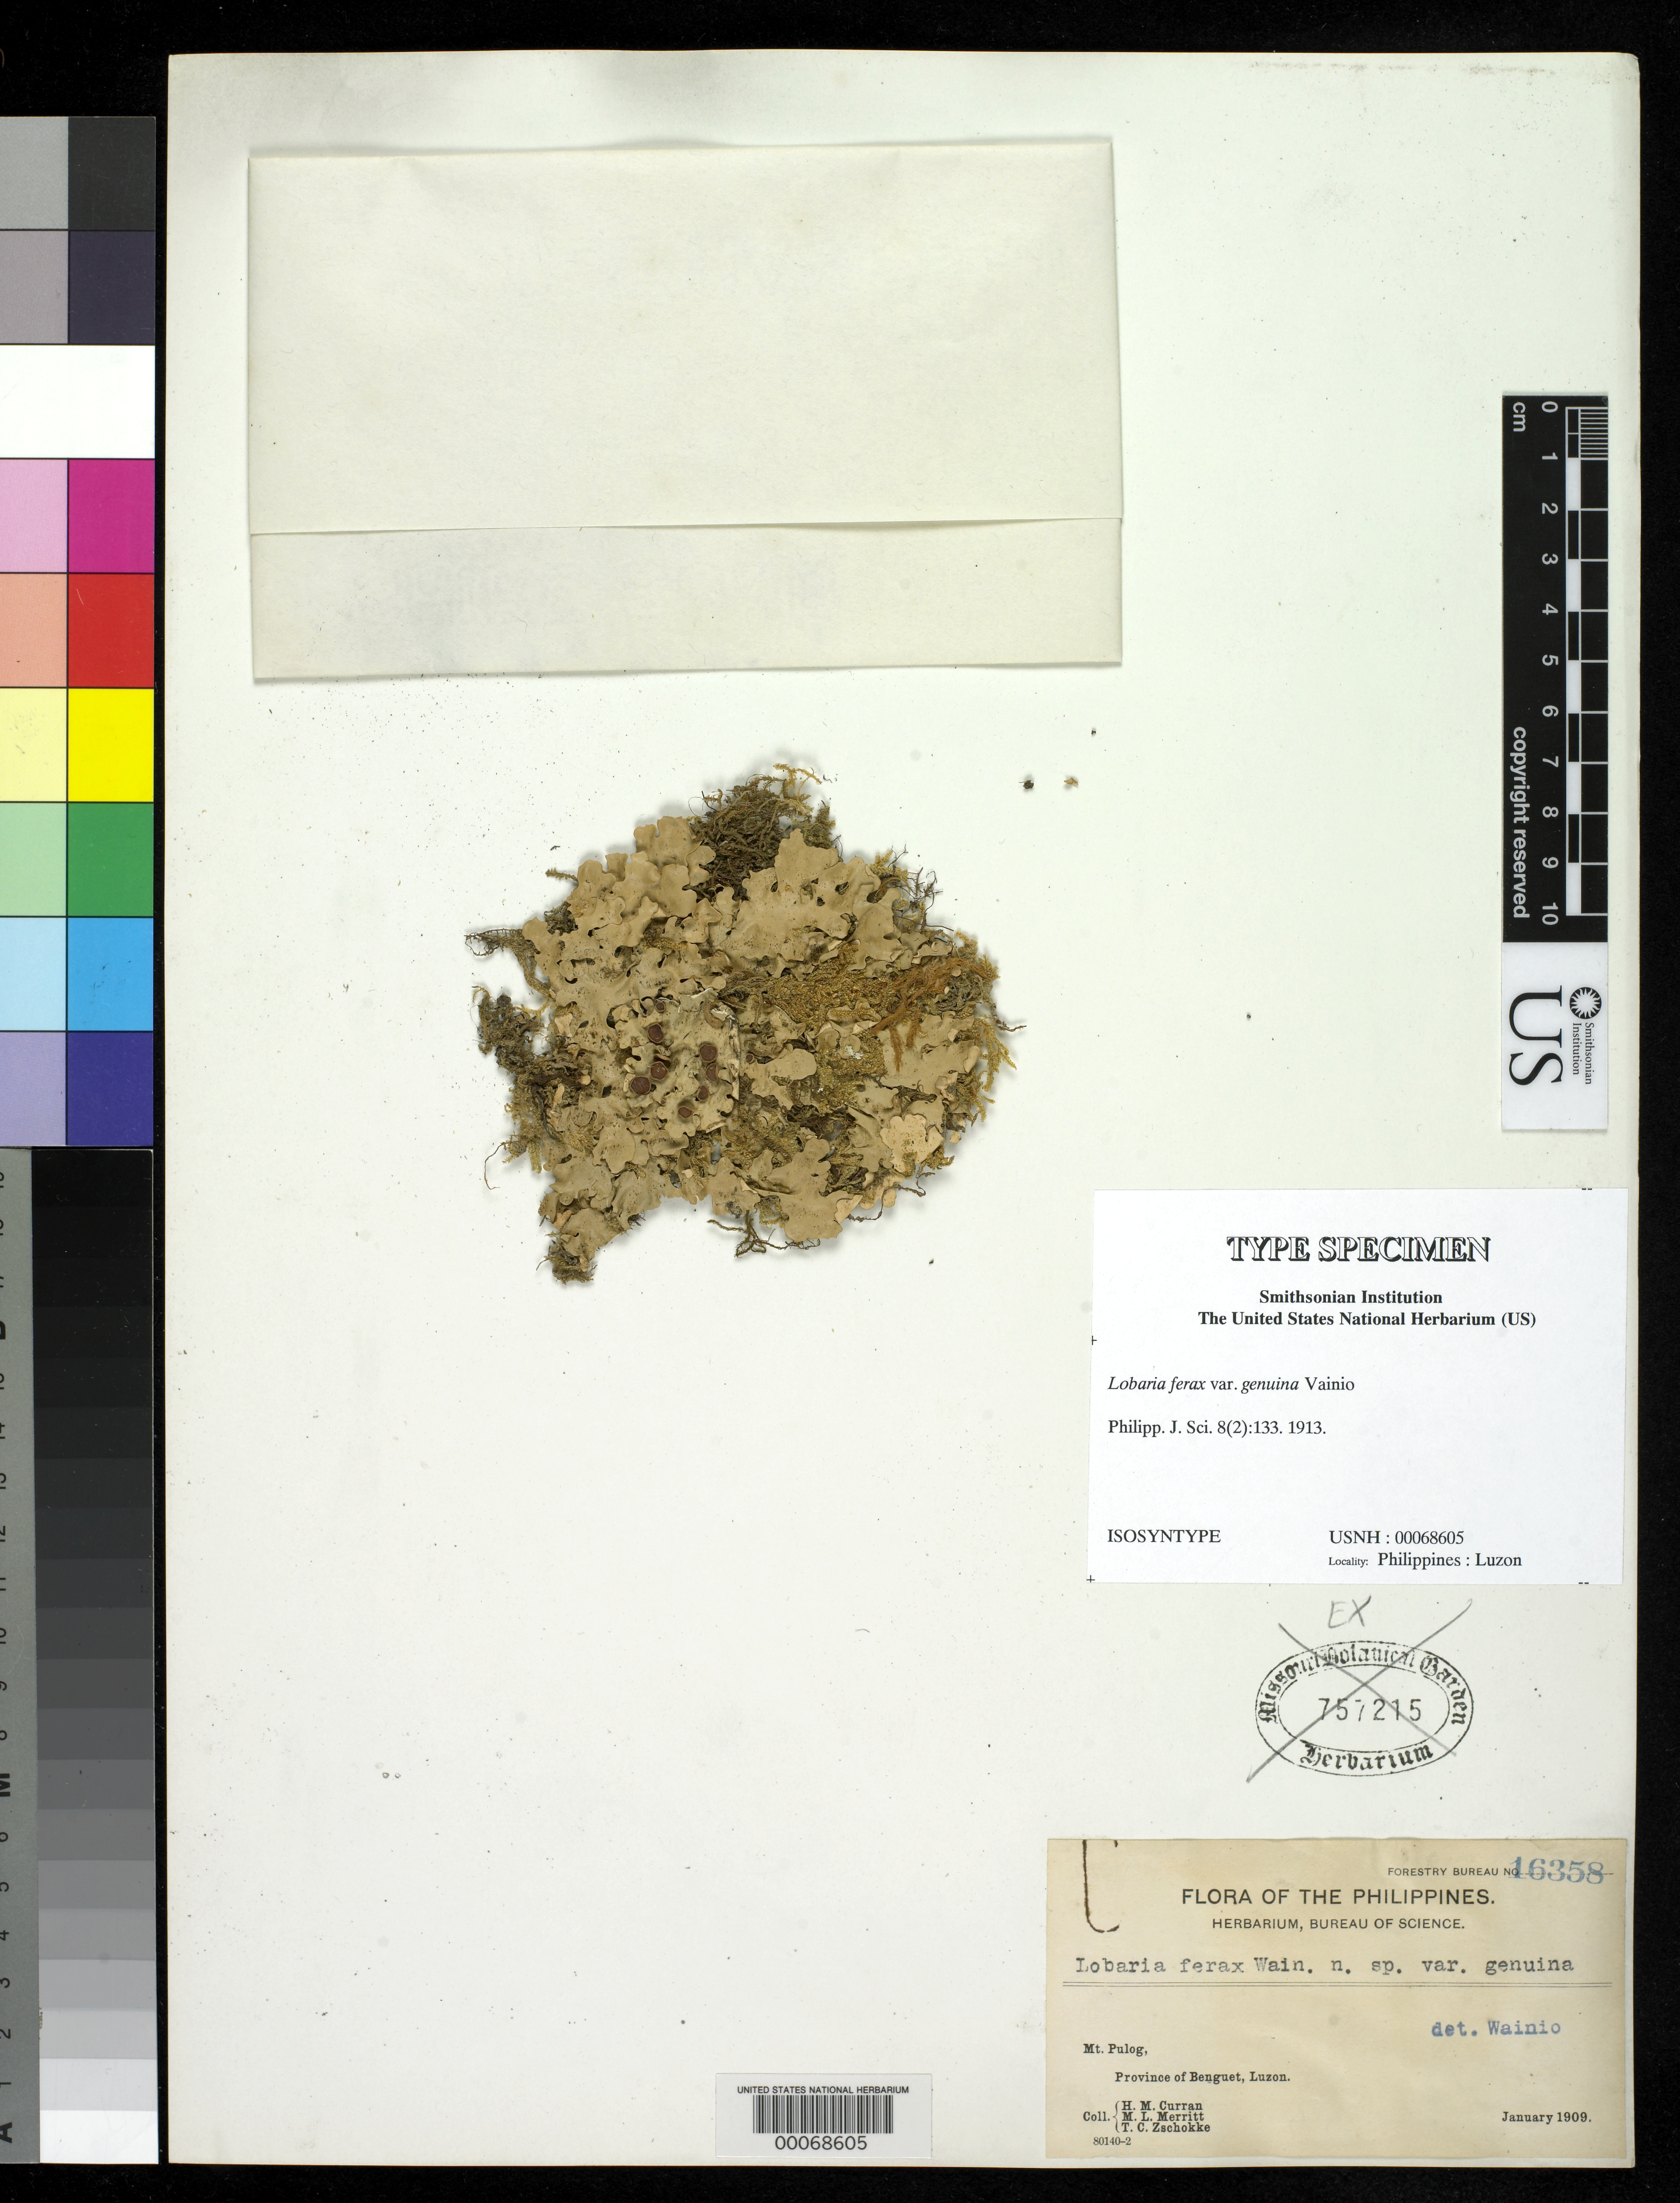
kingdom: Fungi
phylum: Ascomycota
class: Lecanoromycetes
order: Peltigerales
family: Lobariaceae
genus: Lobaria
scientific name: Lobaria ferax var. genuina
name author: Vain.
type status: Isosyntype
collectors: H. M. Curran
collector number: Bur. Sci. 16358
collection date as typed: Jan 1909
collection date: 1909-01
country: Philippines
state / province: Cordillera (Administrative Region)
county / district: Benguet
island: Luzon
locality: Mt. Pulog.